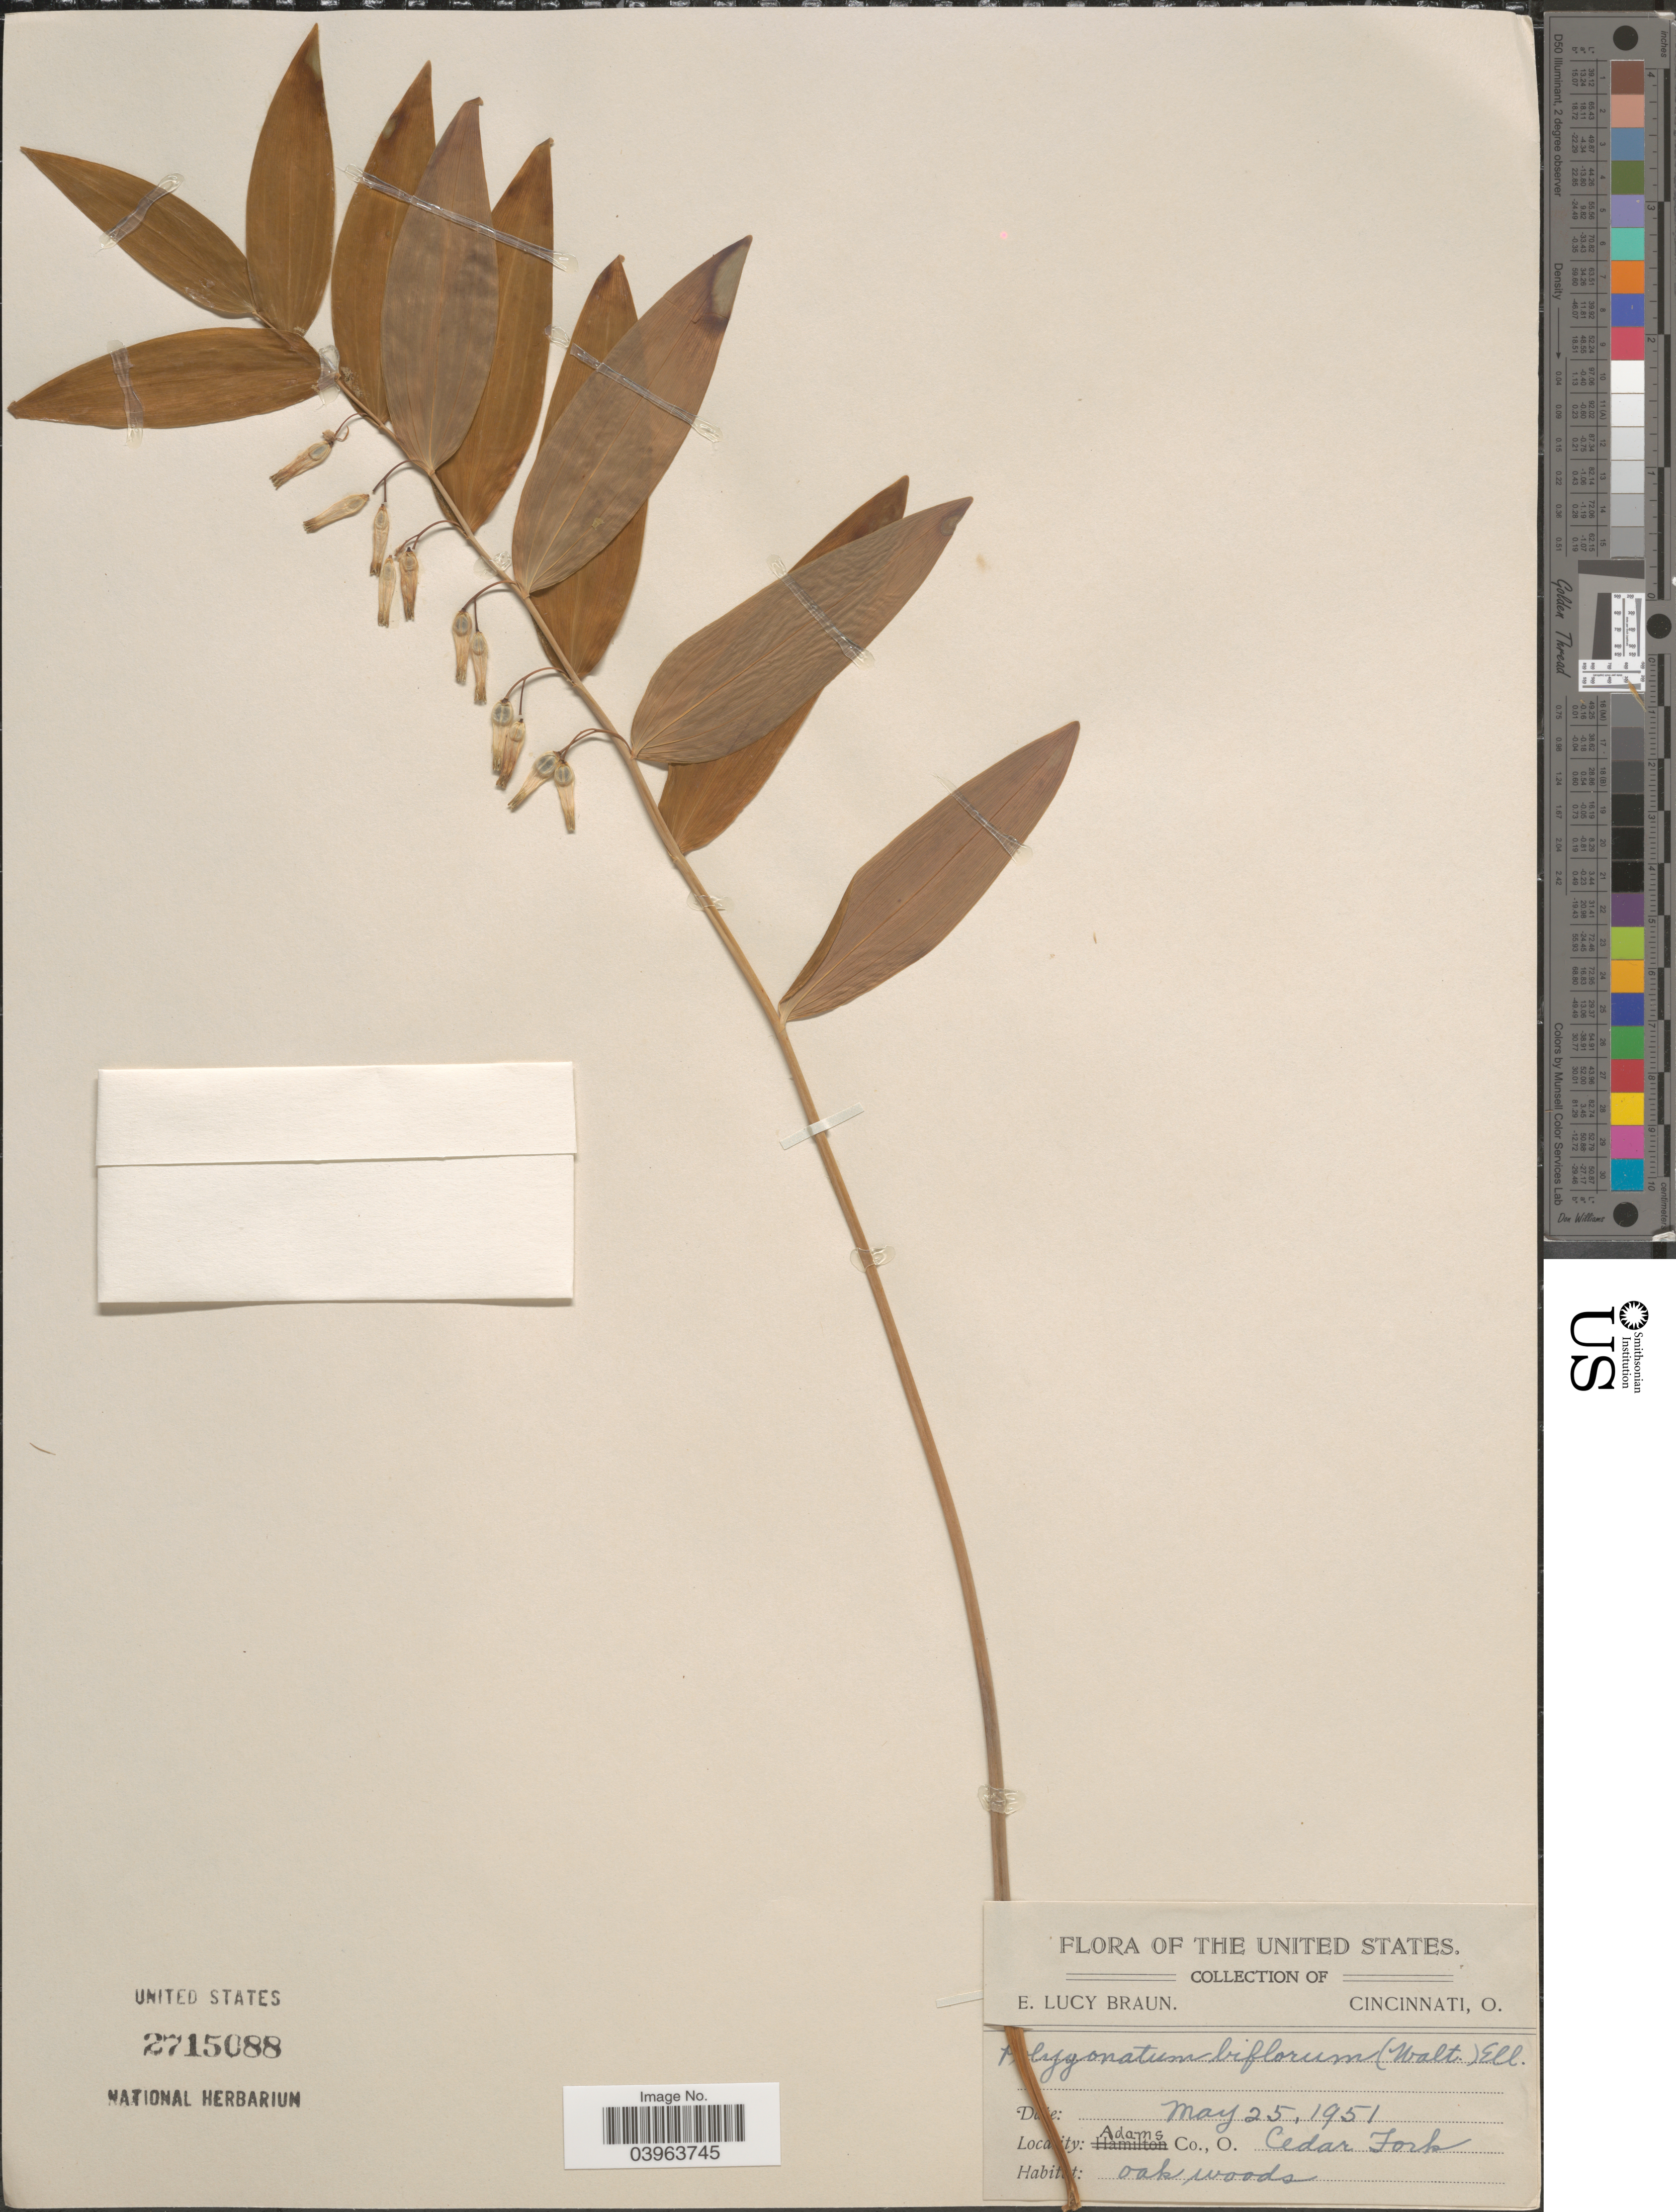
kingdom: Plantae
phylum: Tracheophyta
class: Liliopsida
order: Asparagales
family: Asparagaceae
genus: Polygonatum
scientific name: Polygonatum biflorum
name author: (Walter) Elliott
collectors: E. L. Braun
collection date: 1951-05-25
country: United States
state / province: Ohio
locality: Adams Co., Cedar Fork.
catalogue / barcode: US 2715088